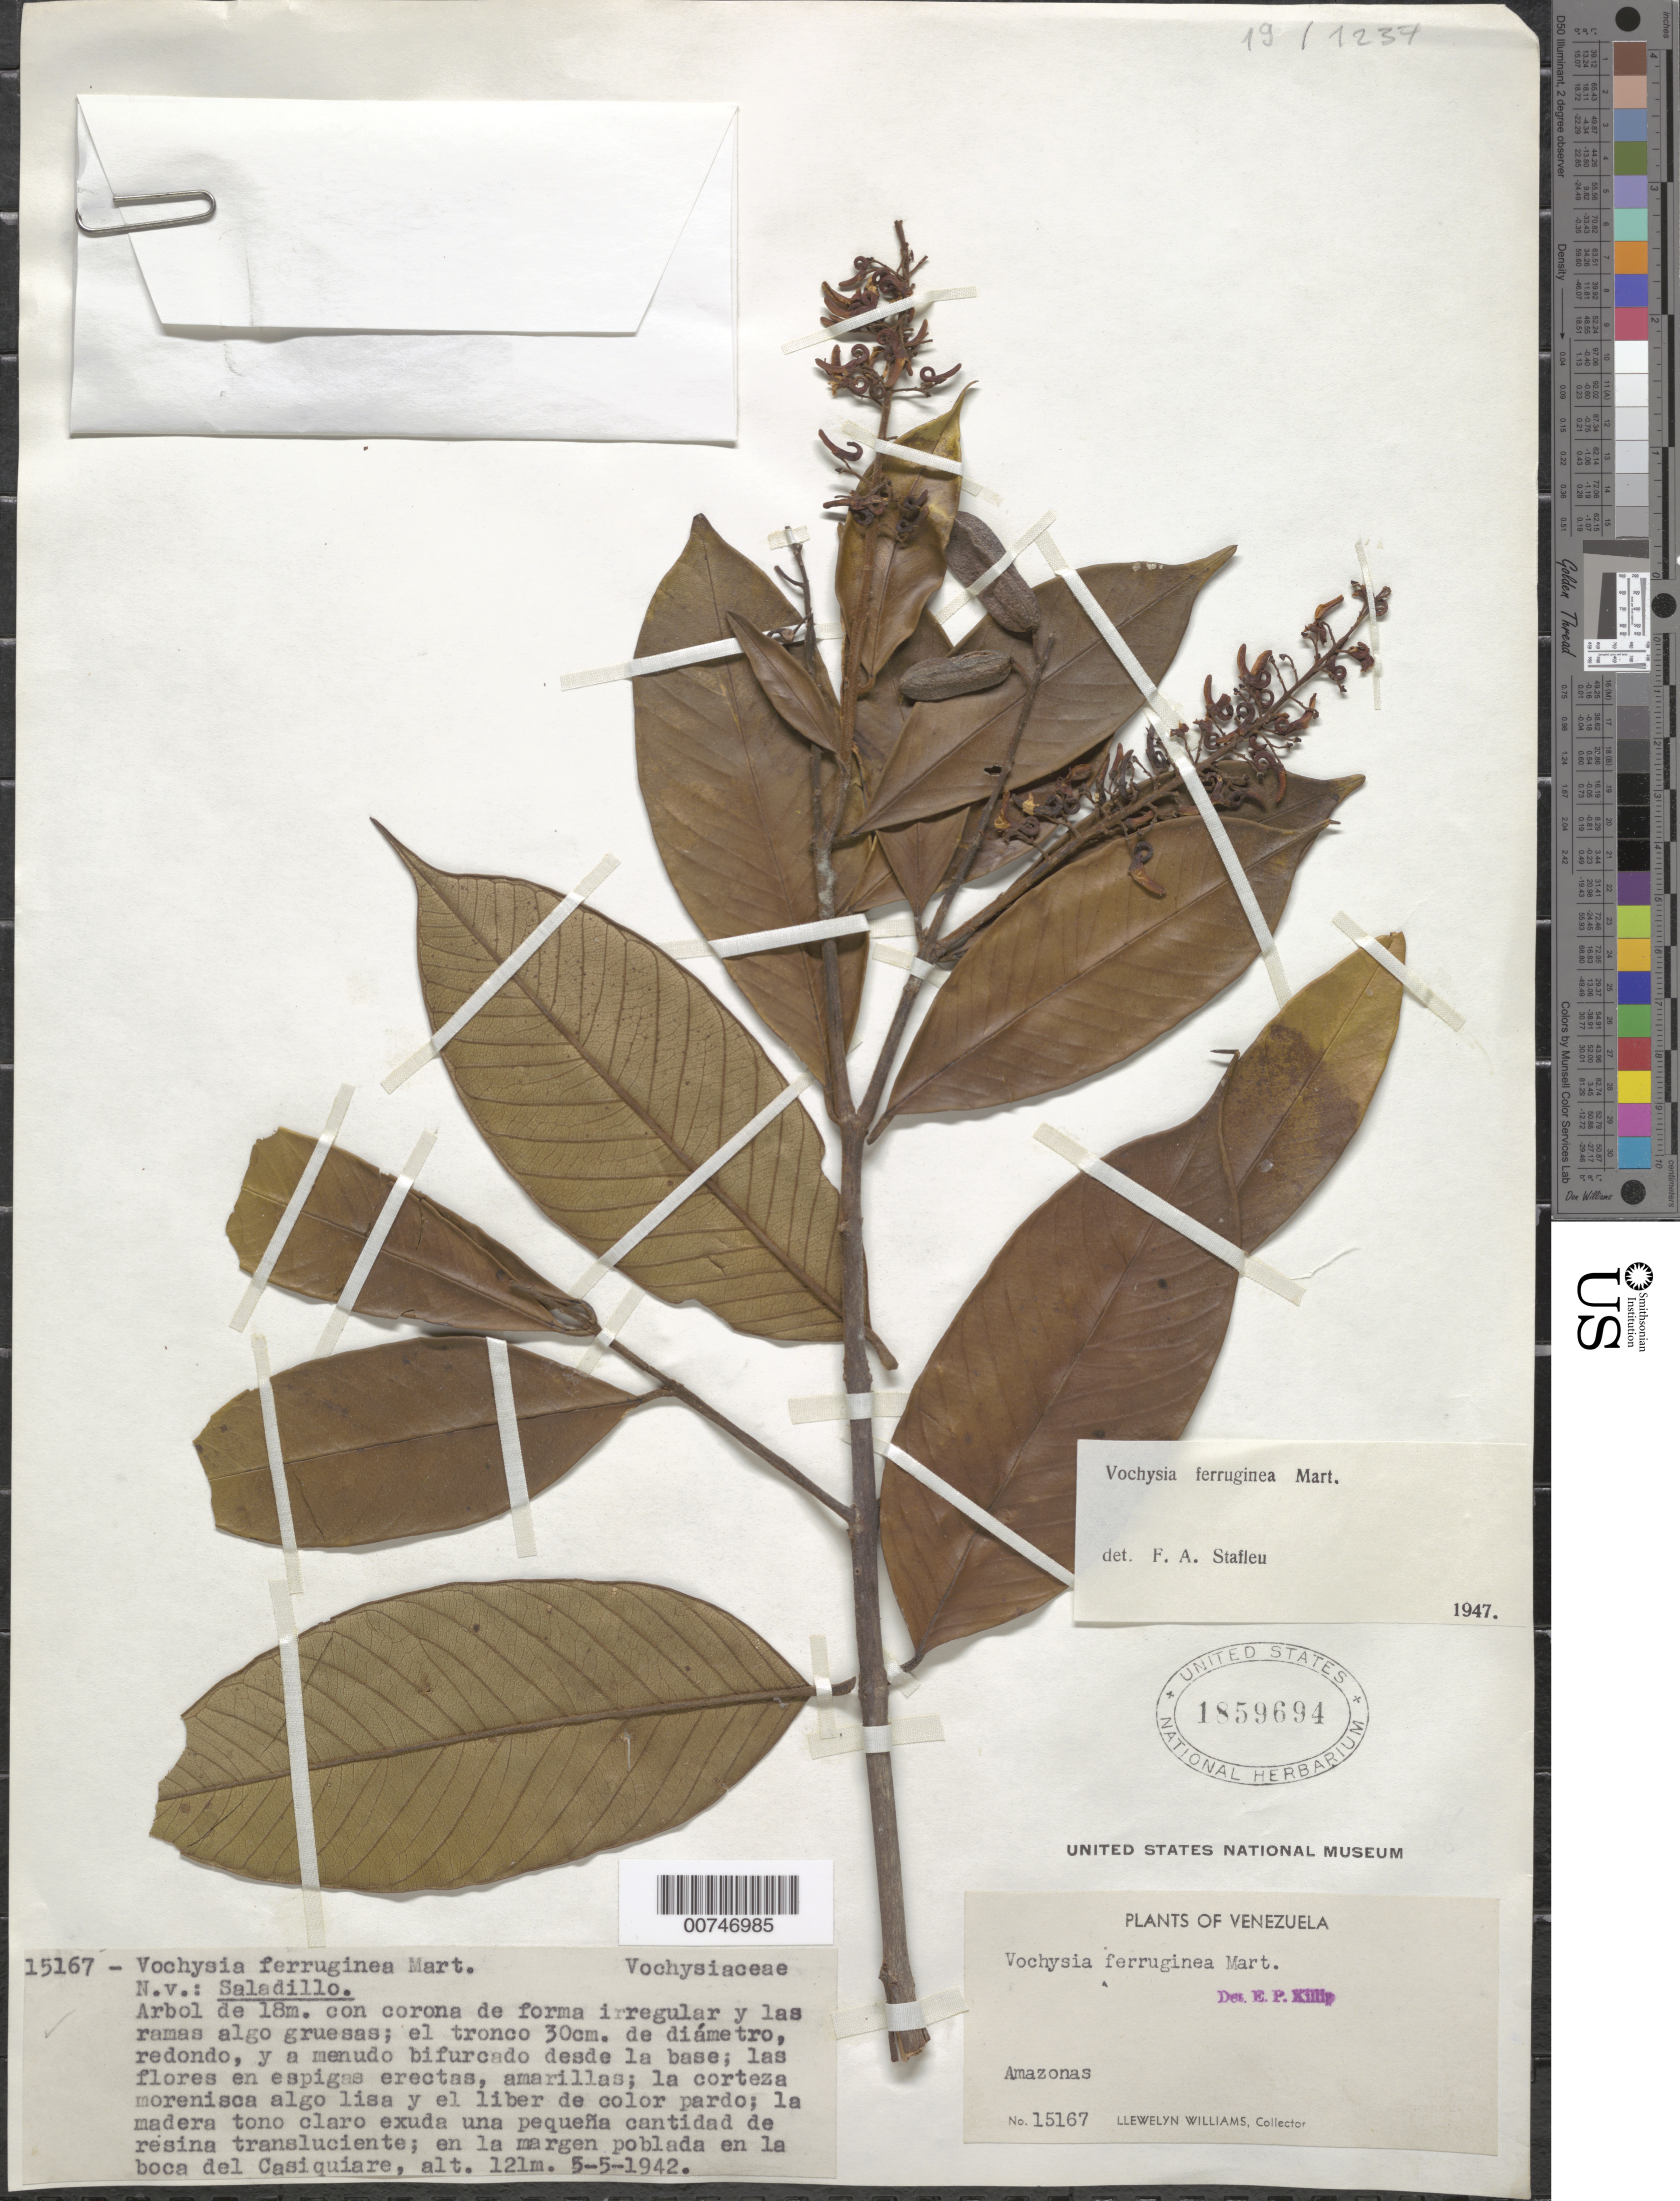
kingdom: Plantae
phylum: Tracheophyta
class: Magnoliopsida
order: Myrtales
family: Vochysiaceae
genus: Vochysia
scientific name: Vochysia ferruginea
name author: Mart.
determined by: Stafleu, F. A.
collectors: Ll. Williams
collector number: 15167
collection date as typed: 5-May-42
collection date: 1942-05-05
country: Venezuela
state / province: Amazonas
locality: Tamatama, Alto Río Orinoco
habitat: Margen poblada en la boca del rio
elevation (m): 121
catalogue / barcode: US 1859694